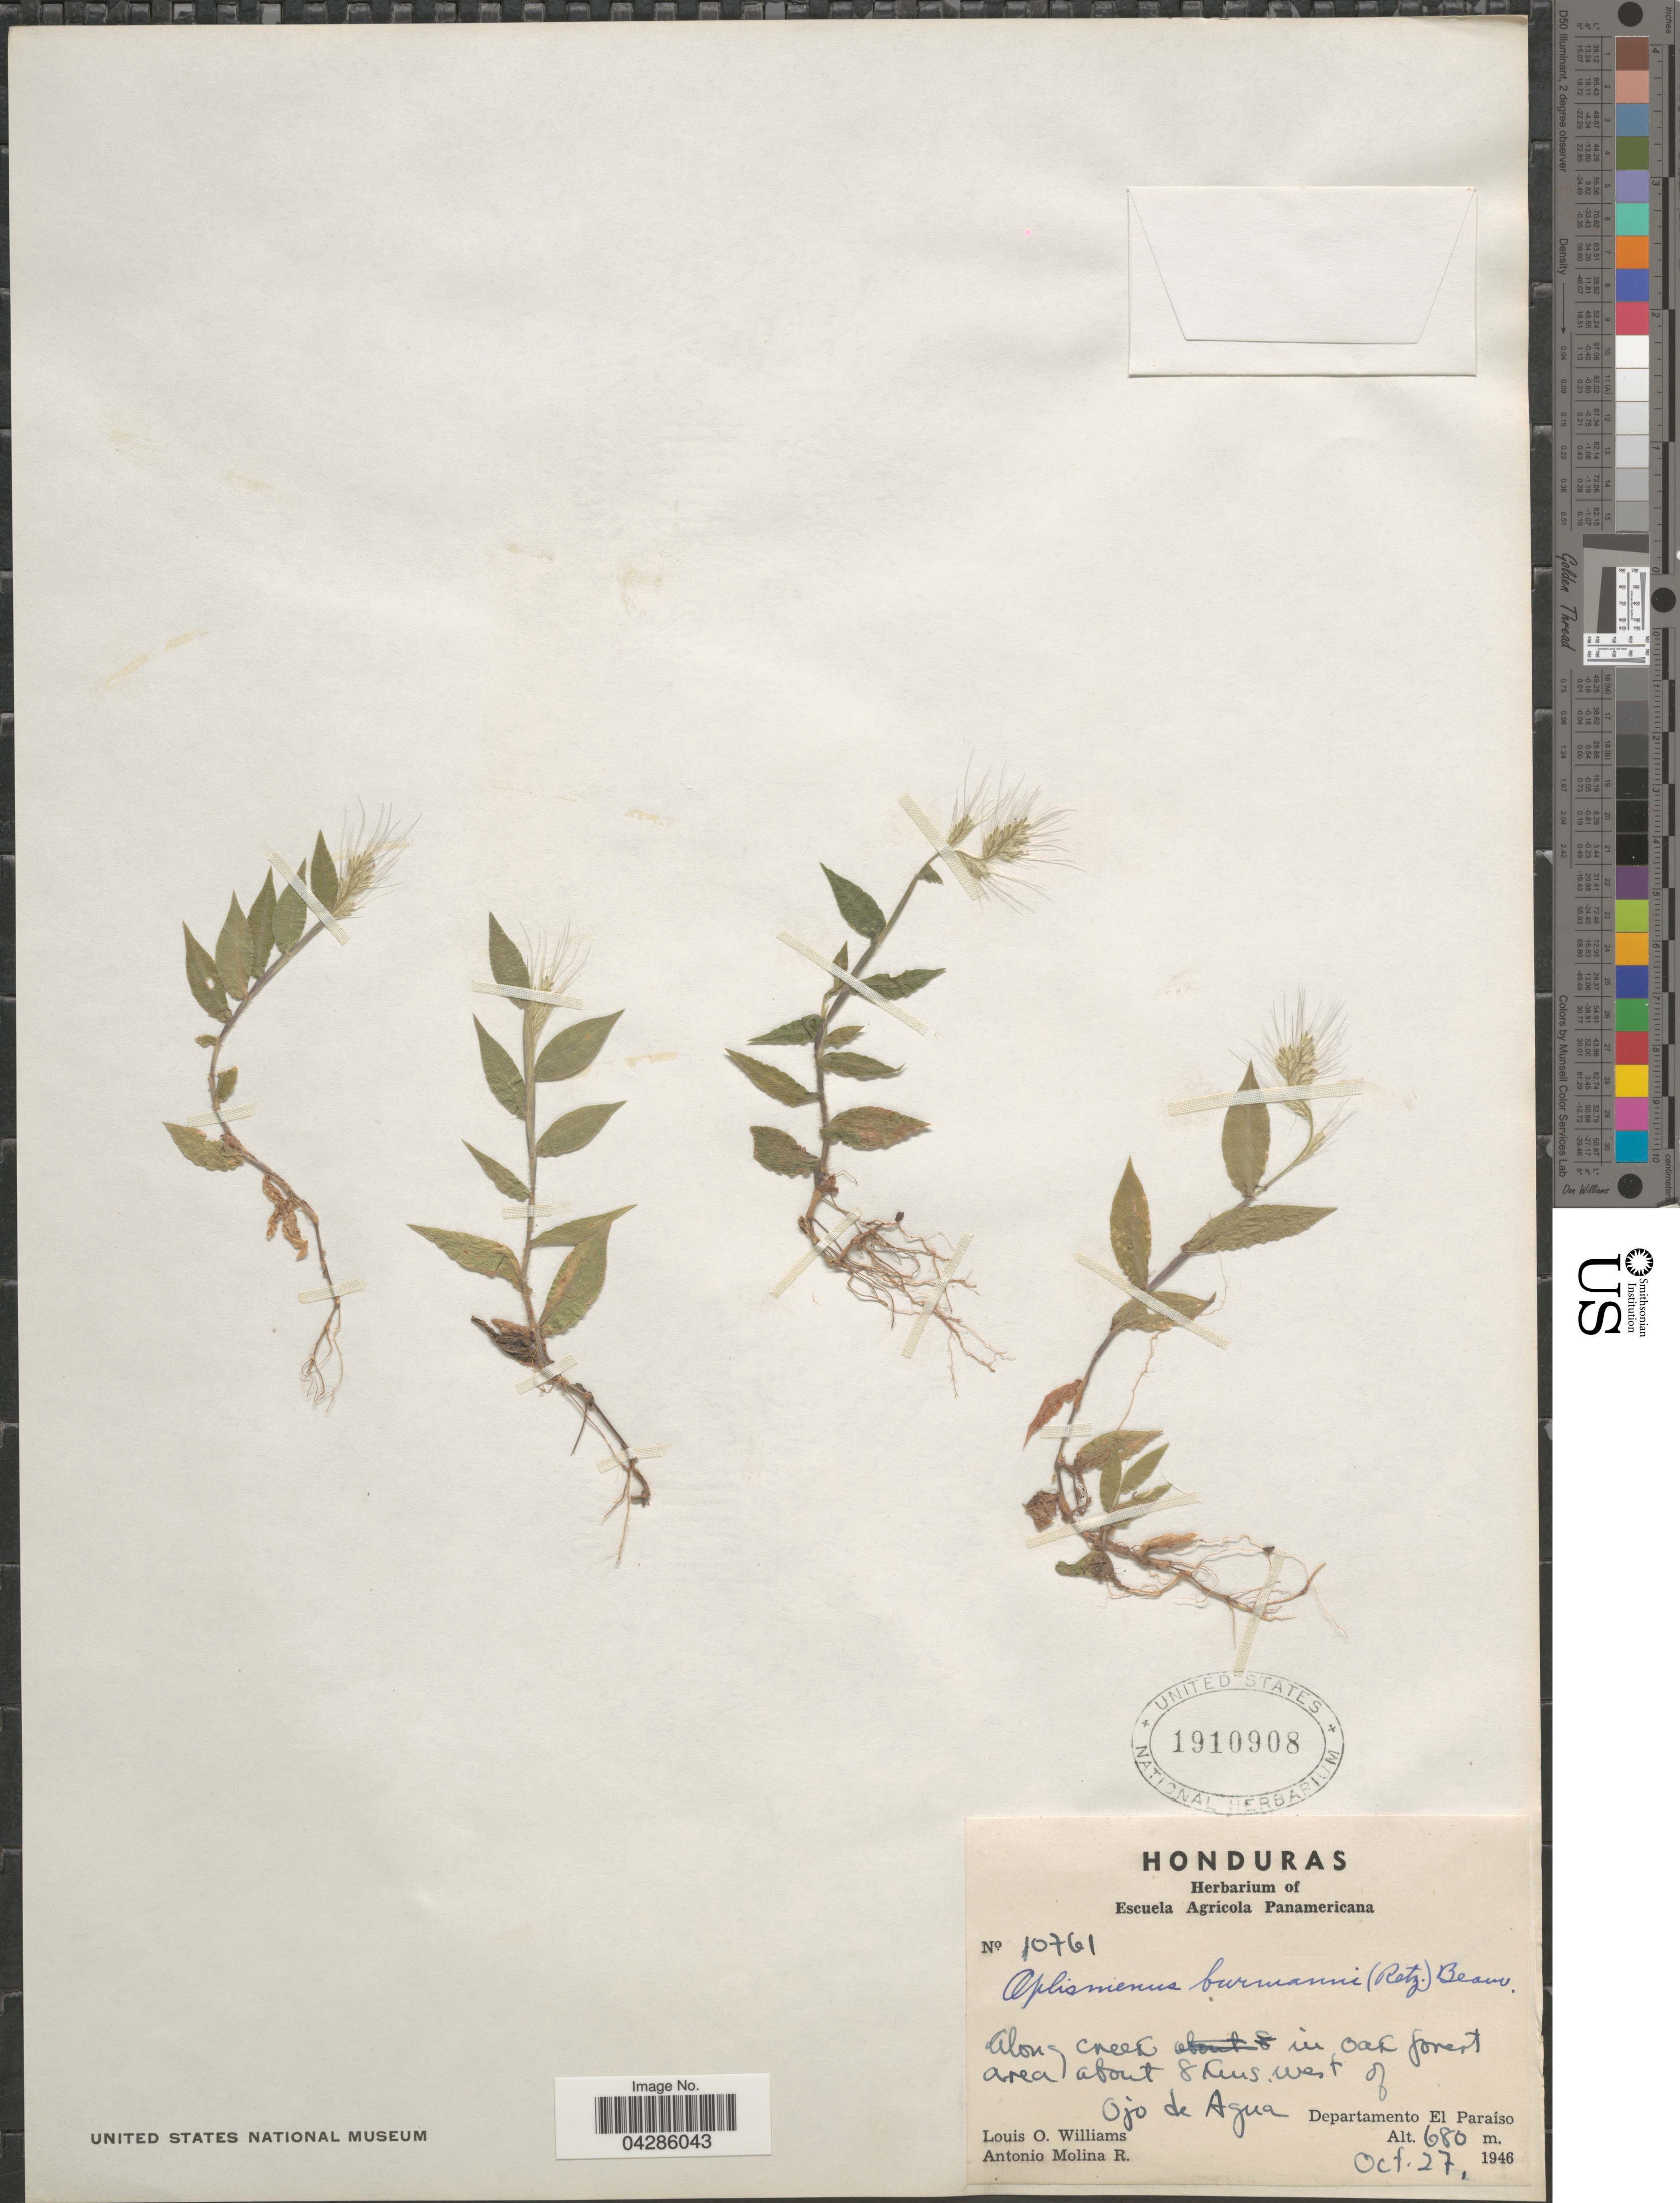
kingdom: Plantae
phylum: Tracheophyta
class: Liliopsida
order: Poales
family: Poaceae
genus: Oplismenus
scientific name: Oplismenus burmannii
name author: (Retz.) P. Beauv.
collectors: L. O. Williams & A. Molina R.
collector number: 10761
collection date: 1946-10-27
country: Honduras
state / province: El Paraiso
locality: Along creek in oak forest area about 8 kms. west of Ojo de Agua. Departamento El Paraíso.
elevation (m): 680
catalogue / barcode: US 1910908